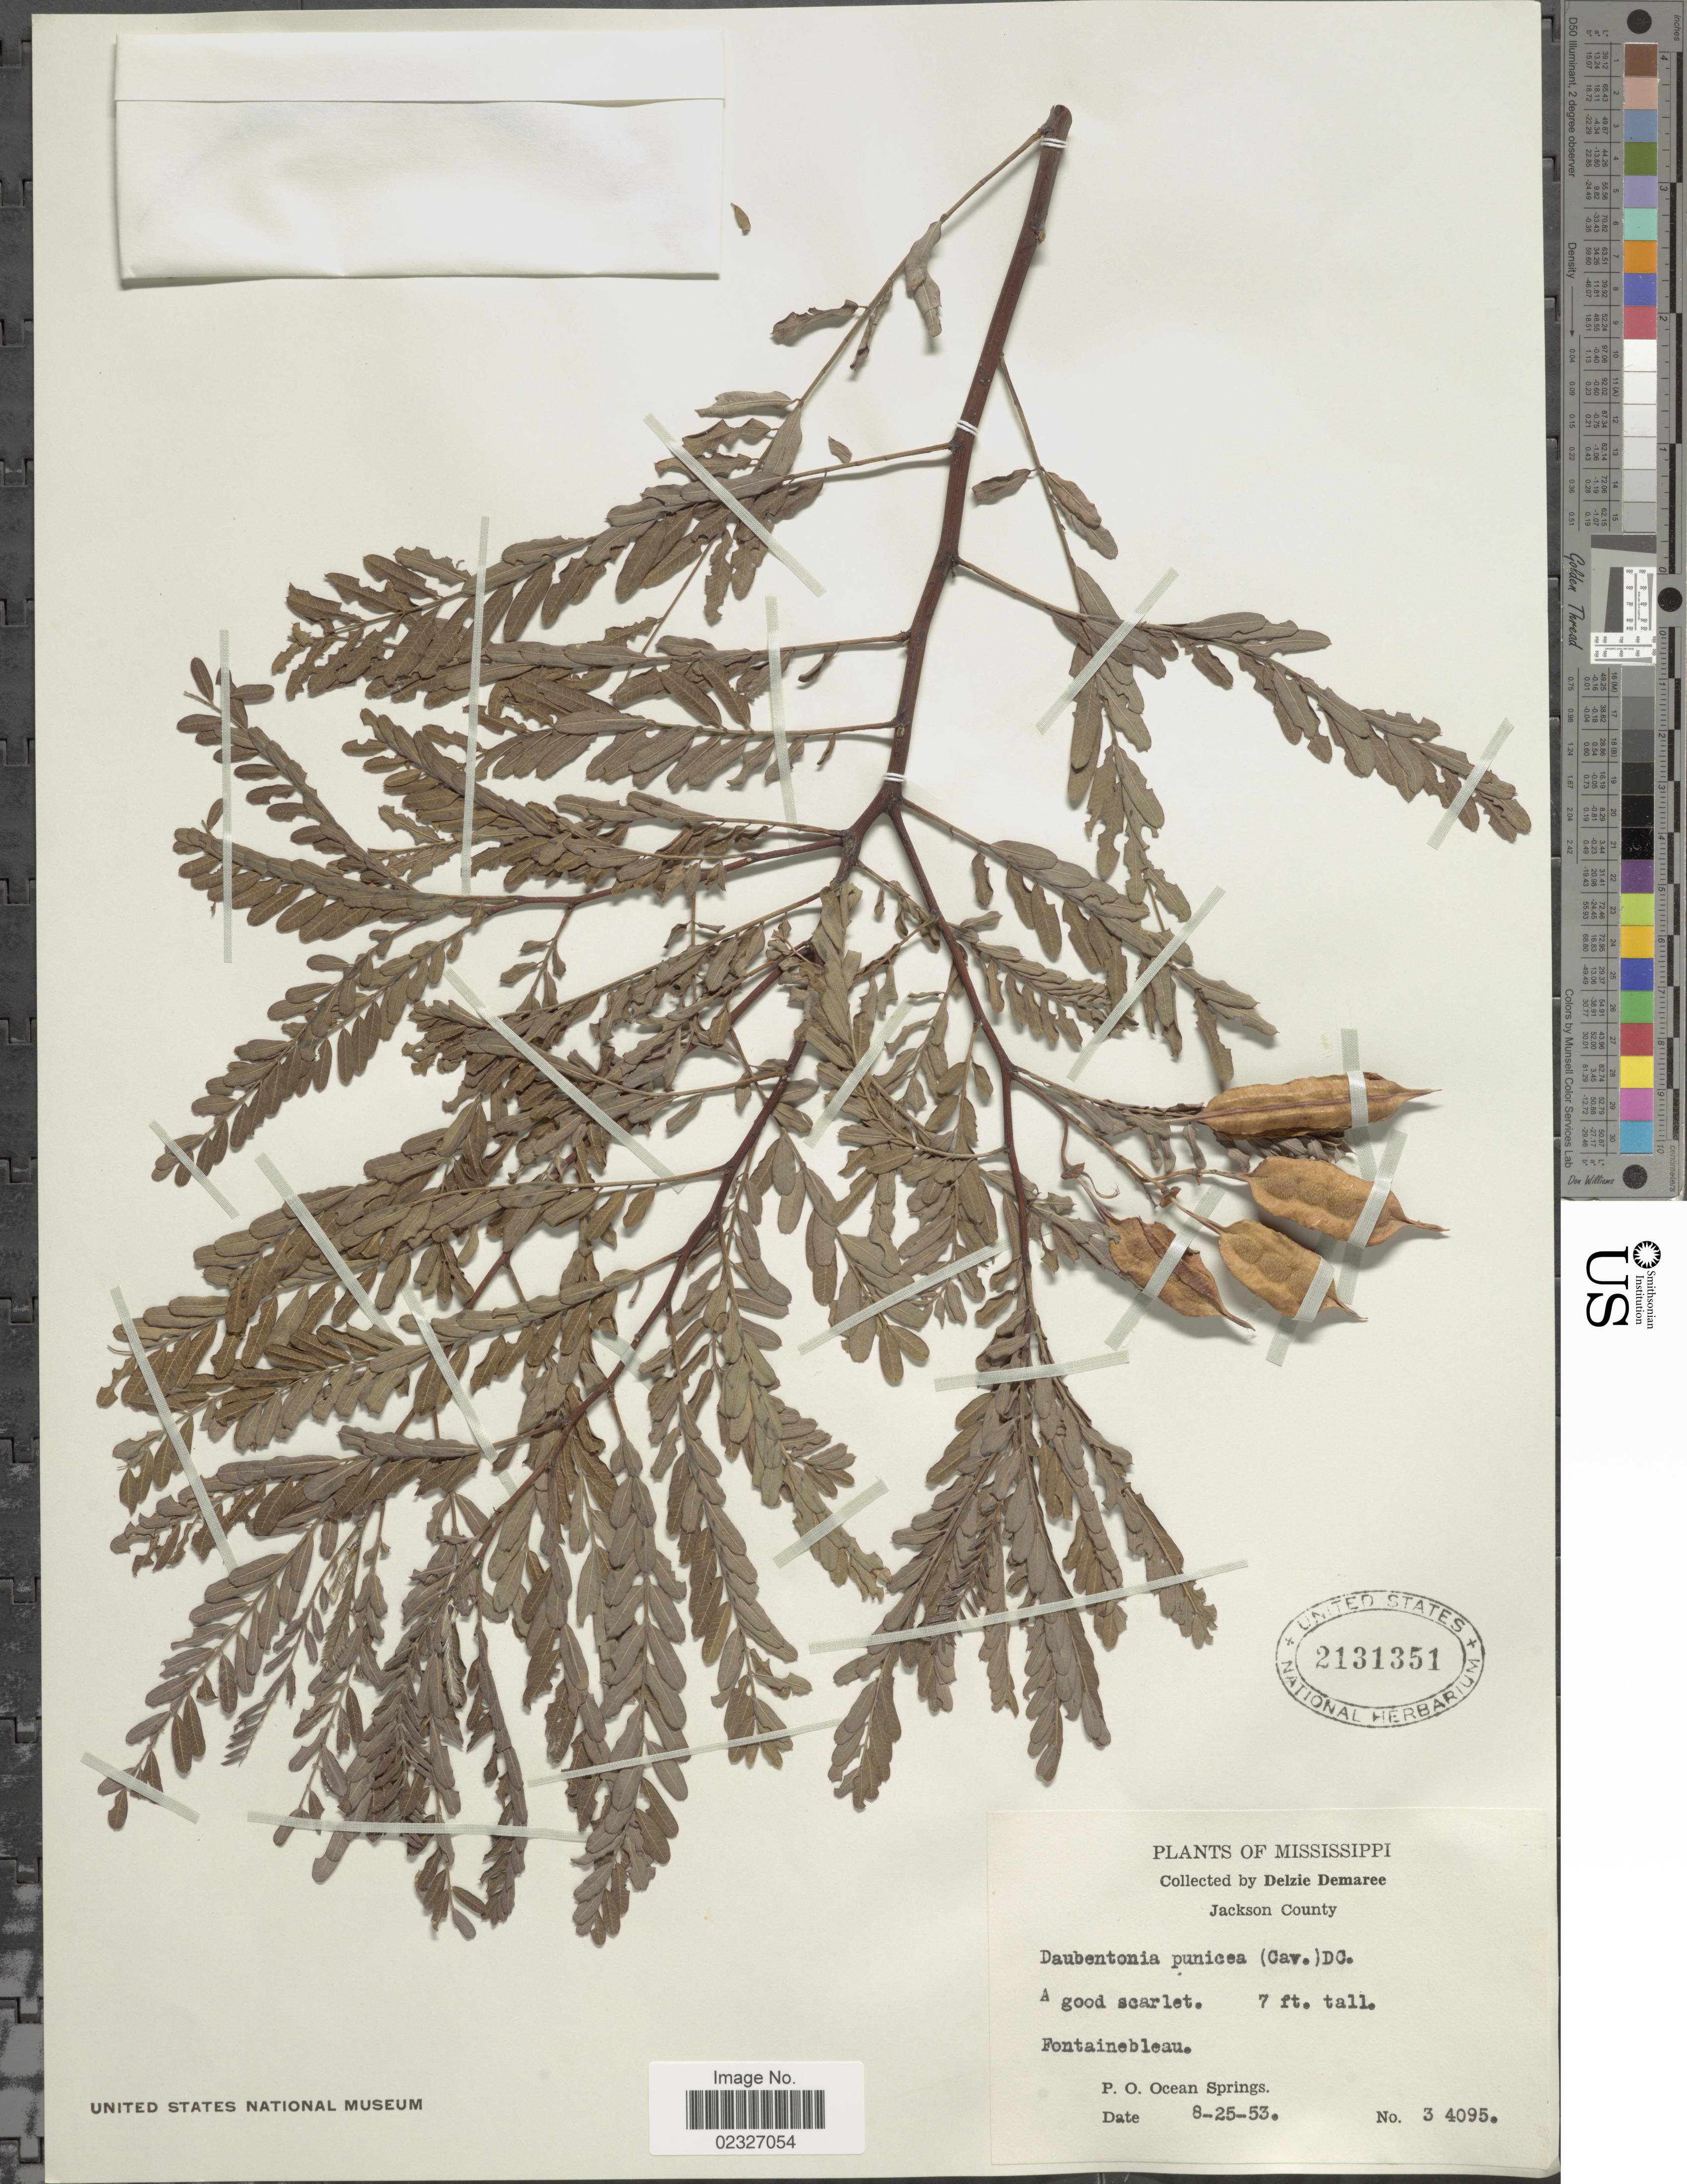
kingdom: Plantae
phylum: Tracheophyta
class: Magnoliopsida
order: Fabales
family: Fabaceae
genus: Sesbania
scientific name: Sesbania punicea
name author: (Cav.) Benth.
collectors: D. Demaree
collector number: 34095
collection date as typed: Transcribed d/m/y: 25/8/53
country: United States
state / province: Mississippi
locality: Jackson County, A good scarlet, Fontainbleau, P.O. Ocean Springs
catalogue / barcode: US 2131351